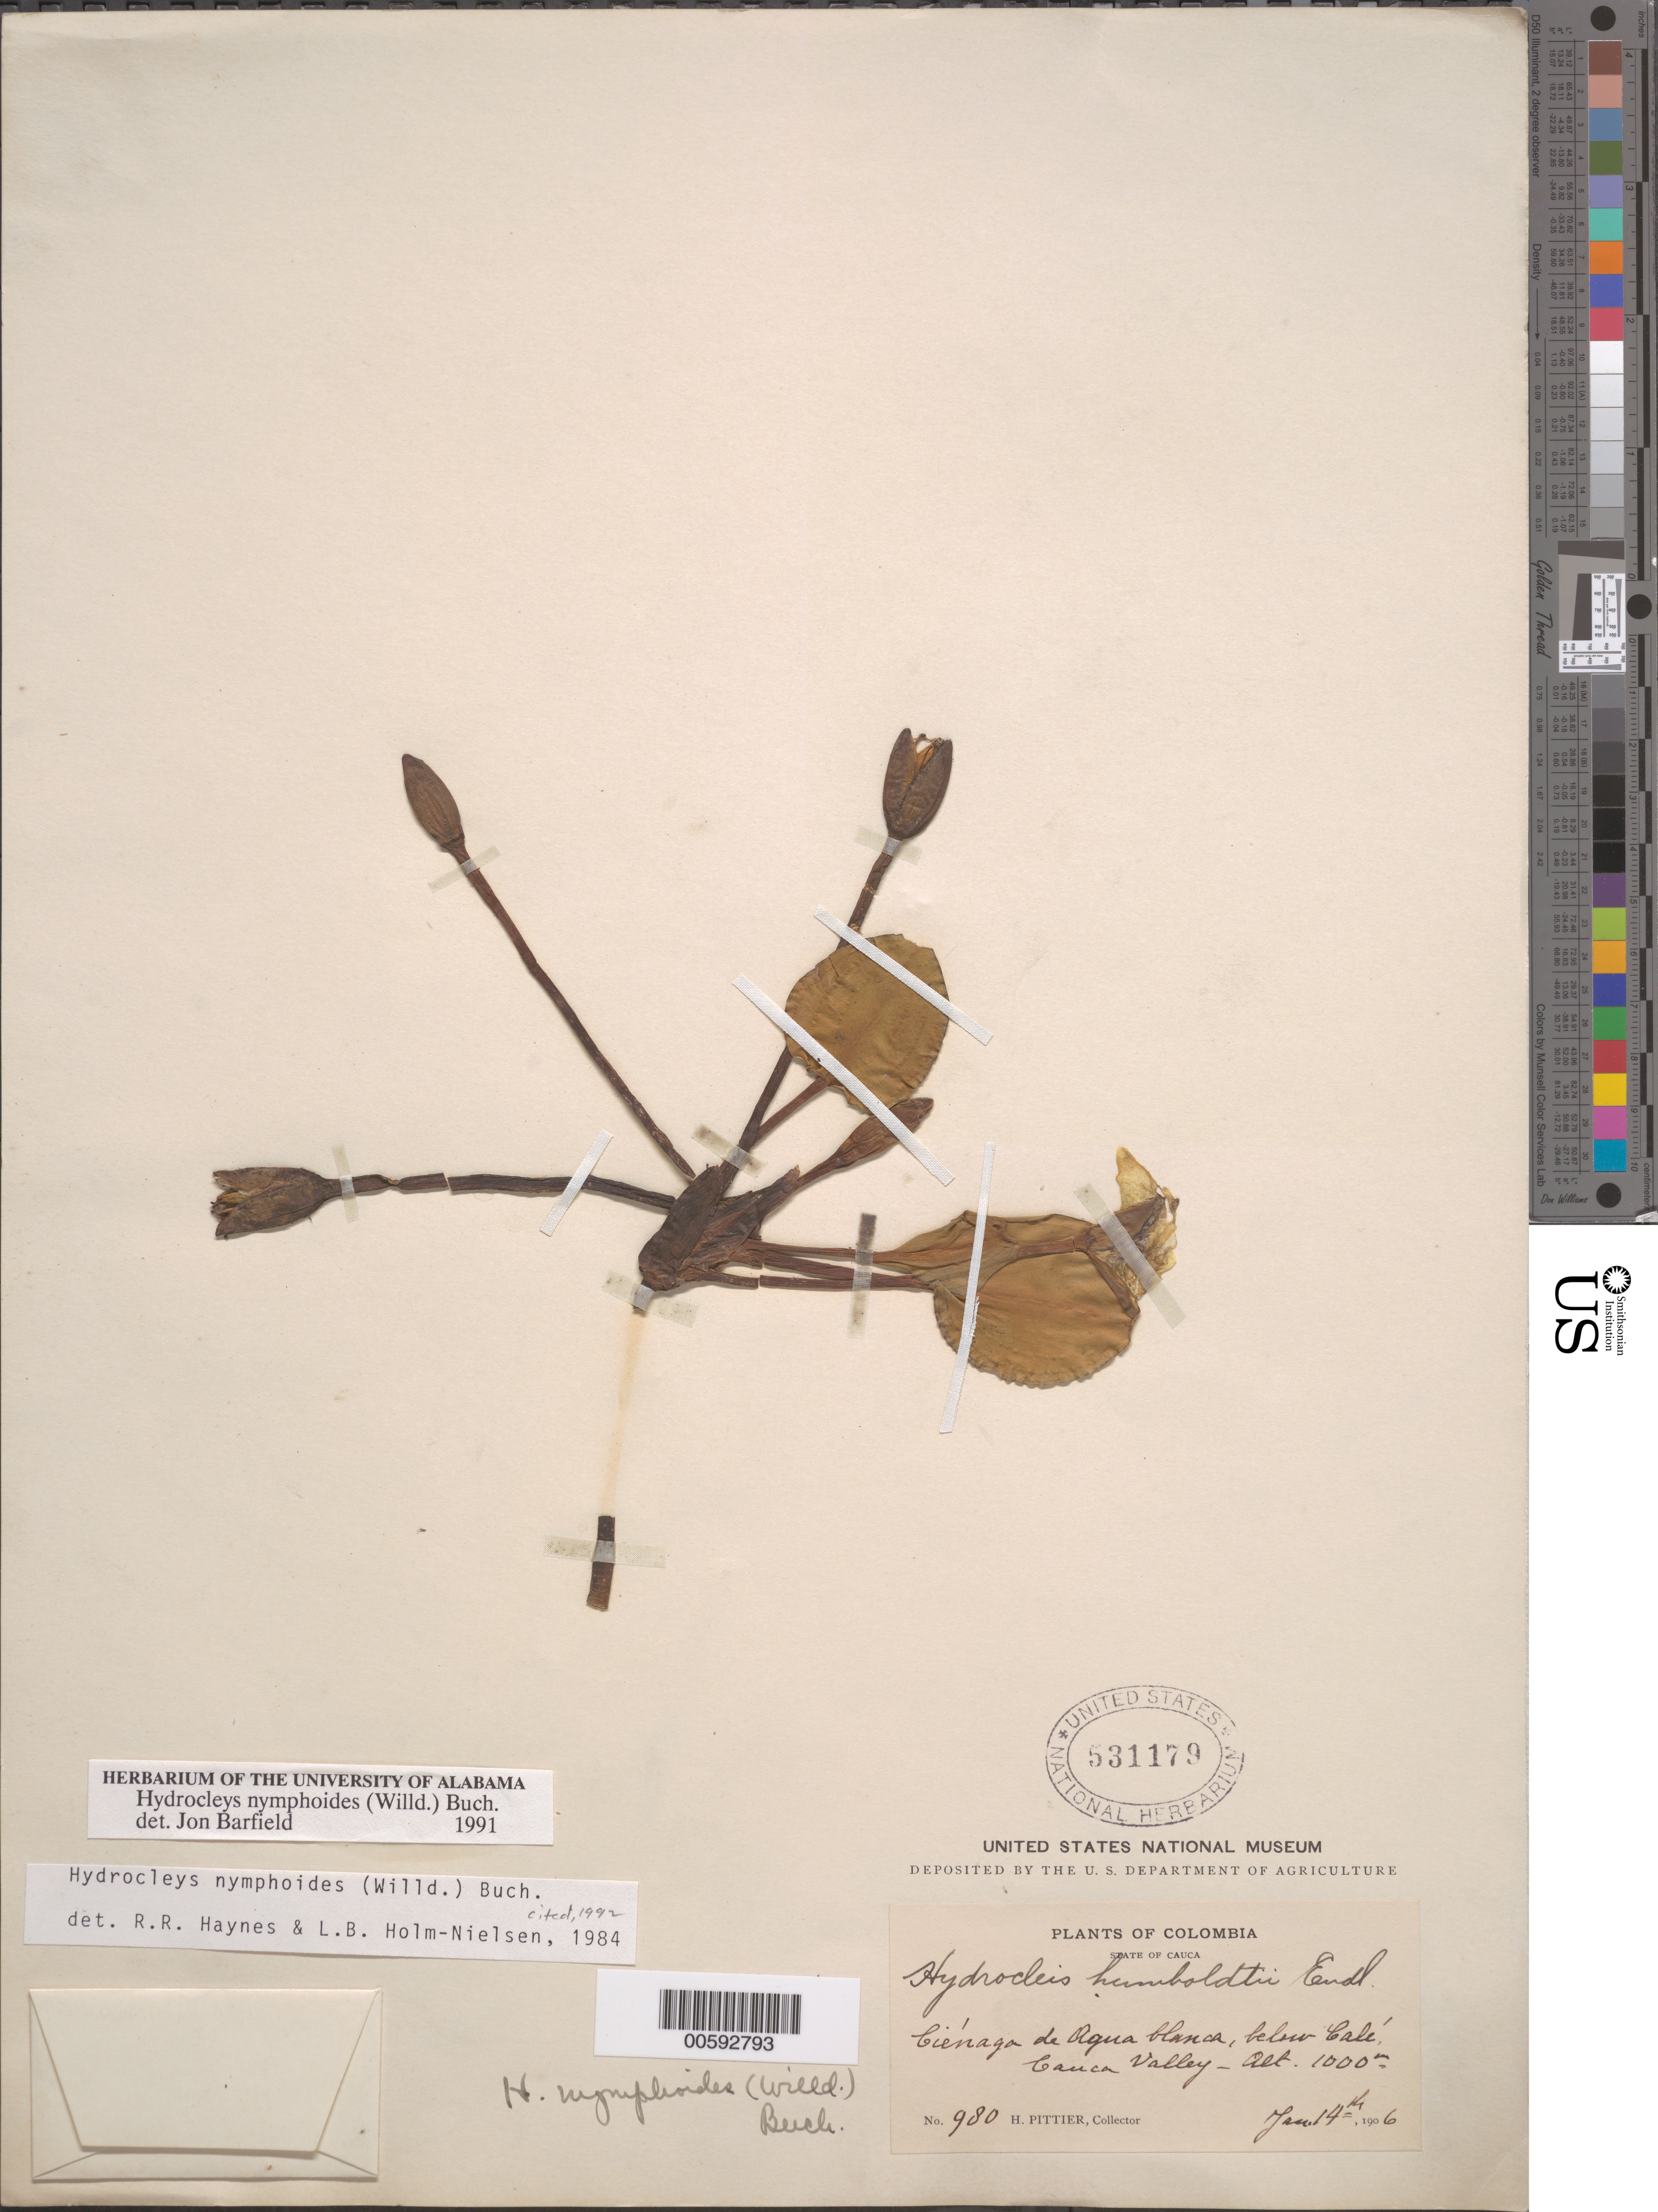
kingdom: Plantae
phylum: Tracheophyta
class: Liliopsida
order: Alismatales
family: Alismataceae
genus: Hydrocleys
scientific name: Hydrocleys nymphoides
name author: (Humb. & Bonpl. ex Willd.) Buchenau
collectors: H. F. Pittier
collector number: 980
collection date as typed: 14 Jan 1906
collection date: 1906-01-14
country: Colombia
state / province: Cauca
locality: Cienaga de Aqua Blanca, Cauca Valley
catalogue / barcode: US 531179